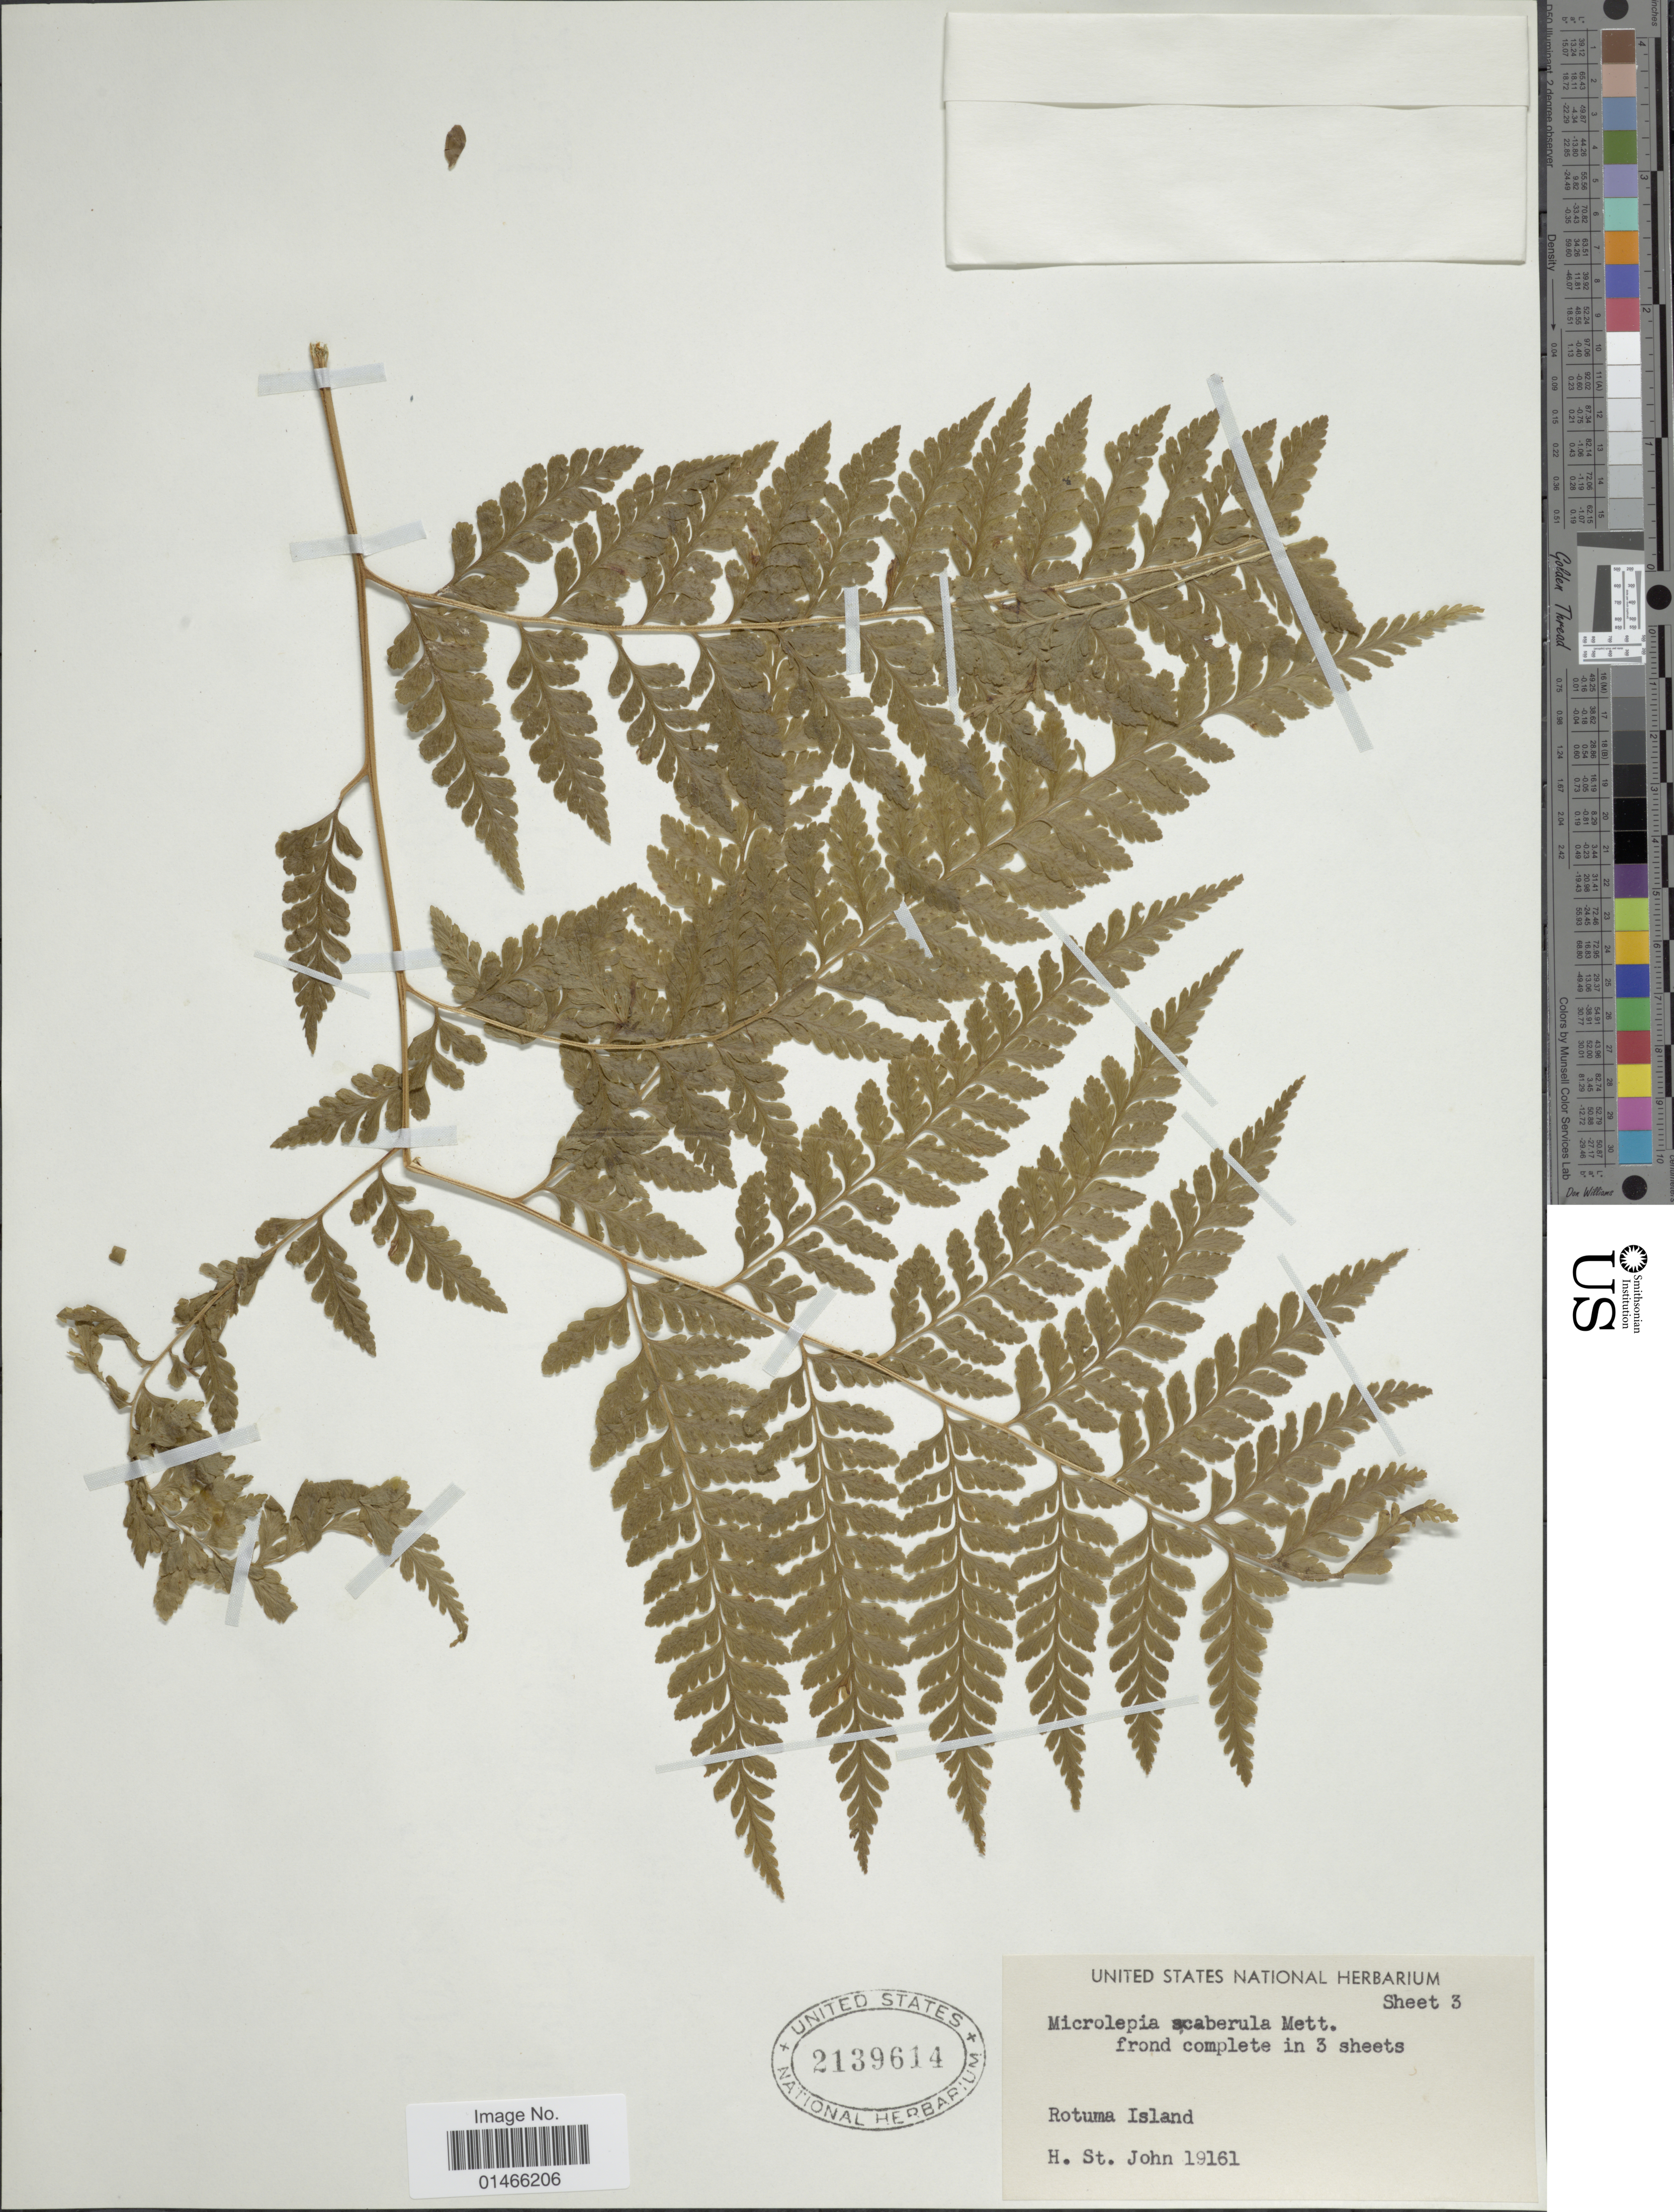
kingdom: Plantae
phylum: Tracheophyta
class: Polypodiopsida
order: Polypodiales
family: Dennstaedtiaceae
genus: Microlepia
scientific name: Microlepia scaberula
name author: Mett. ex Kuhn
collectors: H. St. John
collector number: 19161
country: Fiji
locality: Rotuma Island.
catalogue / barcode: US 2139614